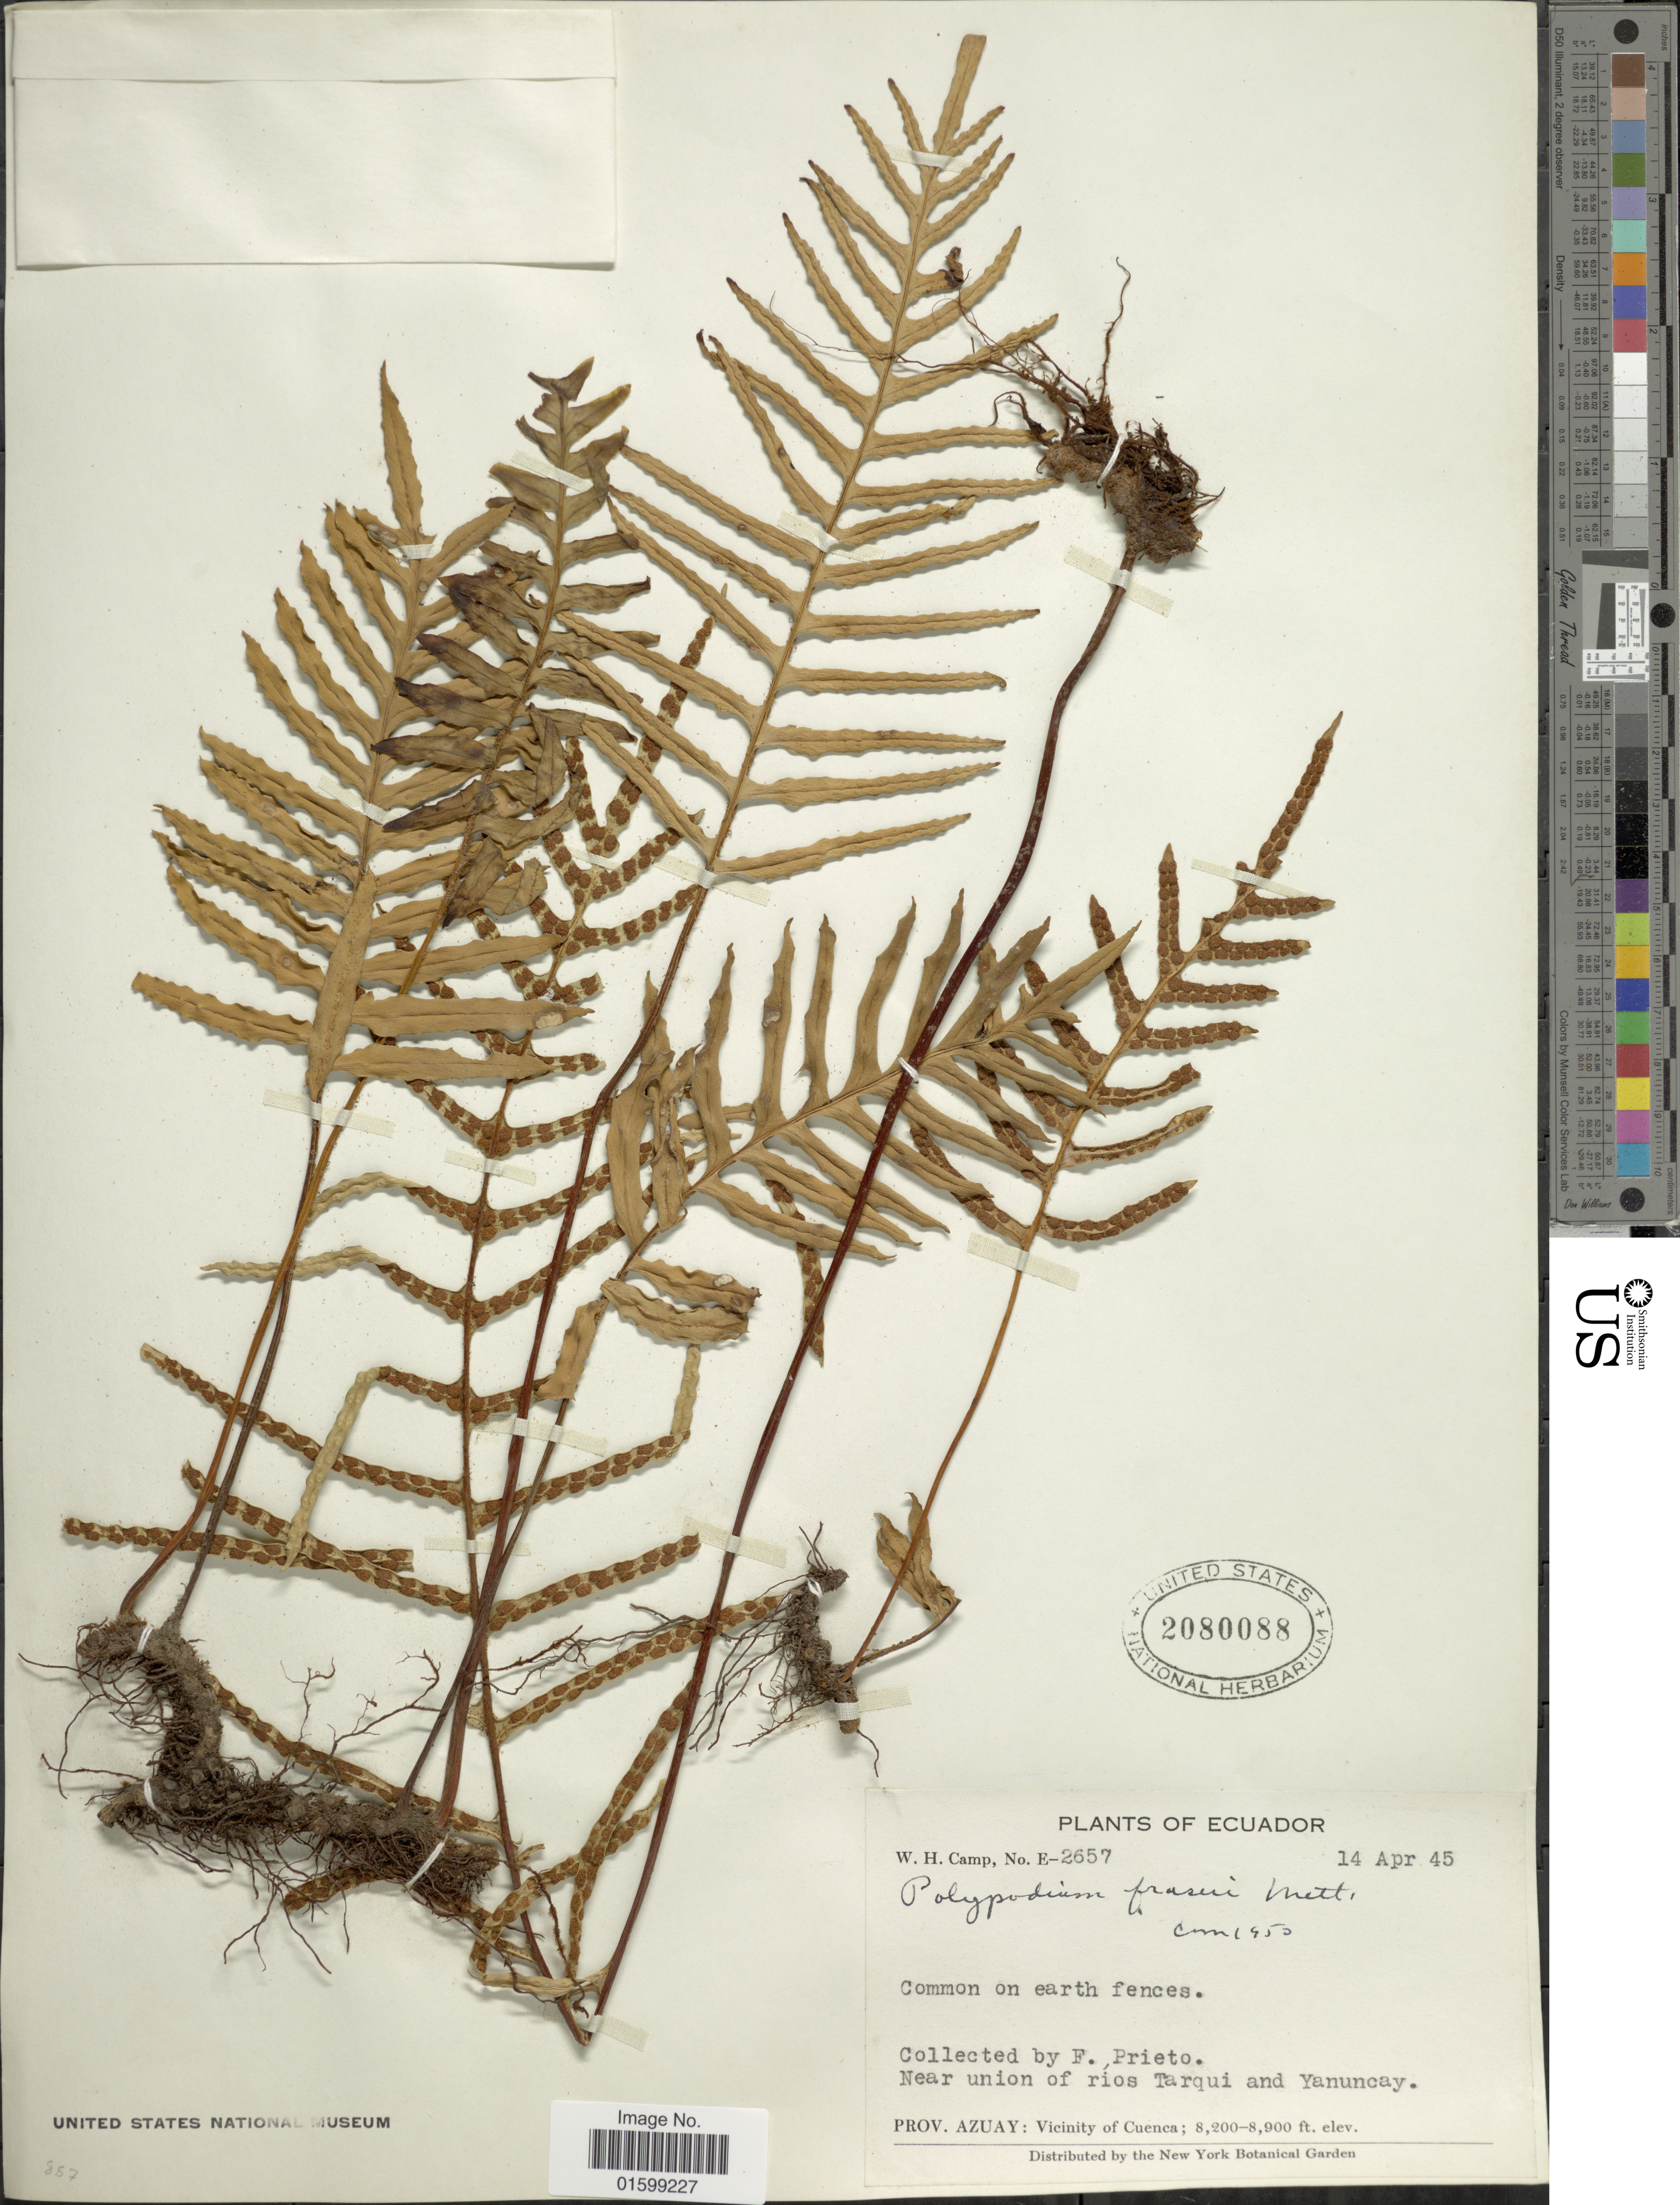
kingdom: Plantae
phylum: Tracheophyta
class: Polypodiopsida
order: Polypodiales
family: Polypodiaceae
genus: Pleopeltis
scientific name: Pleopeltis fraseri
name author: (Kuhn) A.R. Sm.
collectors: W. H. Camp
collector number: E-2657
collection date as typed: Transcribed d/m/y: 14/4/45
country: Ecuador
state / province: Azuay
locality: Near union of rios Tarqui and Yanuncay, Prov. Azuay: Vicinity of Cuenca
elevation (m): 2499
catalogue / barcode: US 2080088